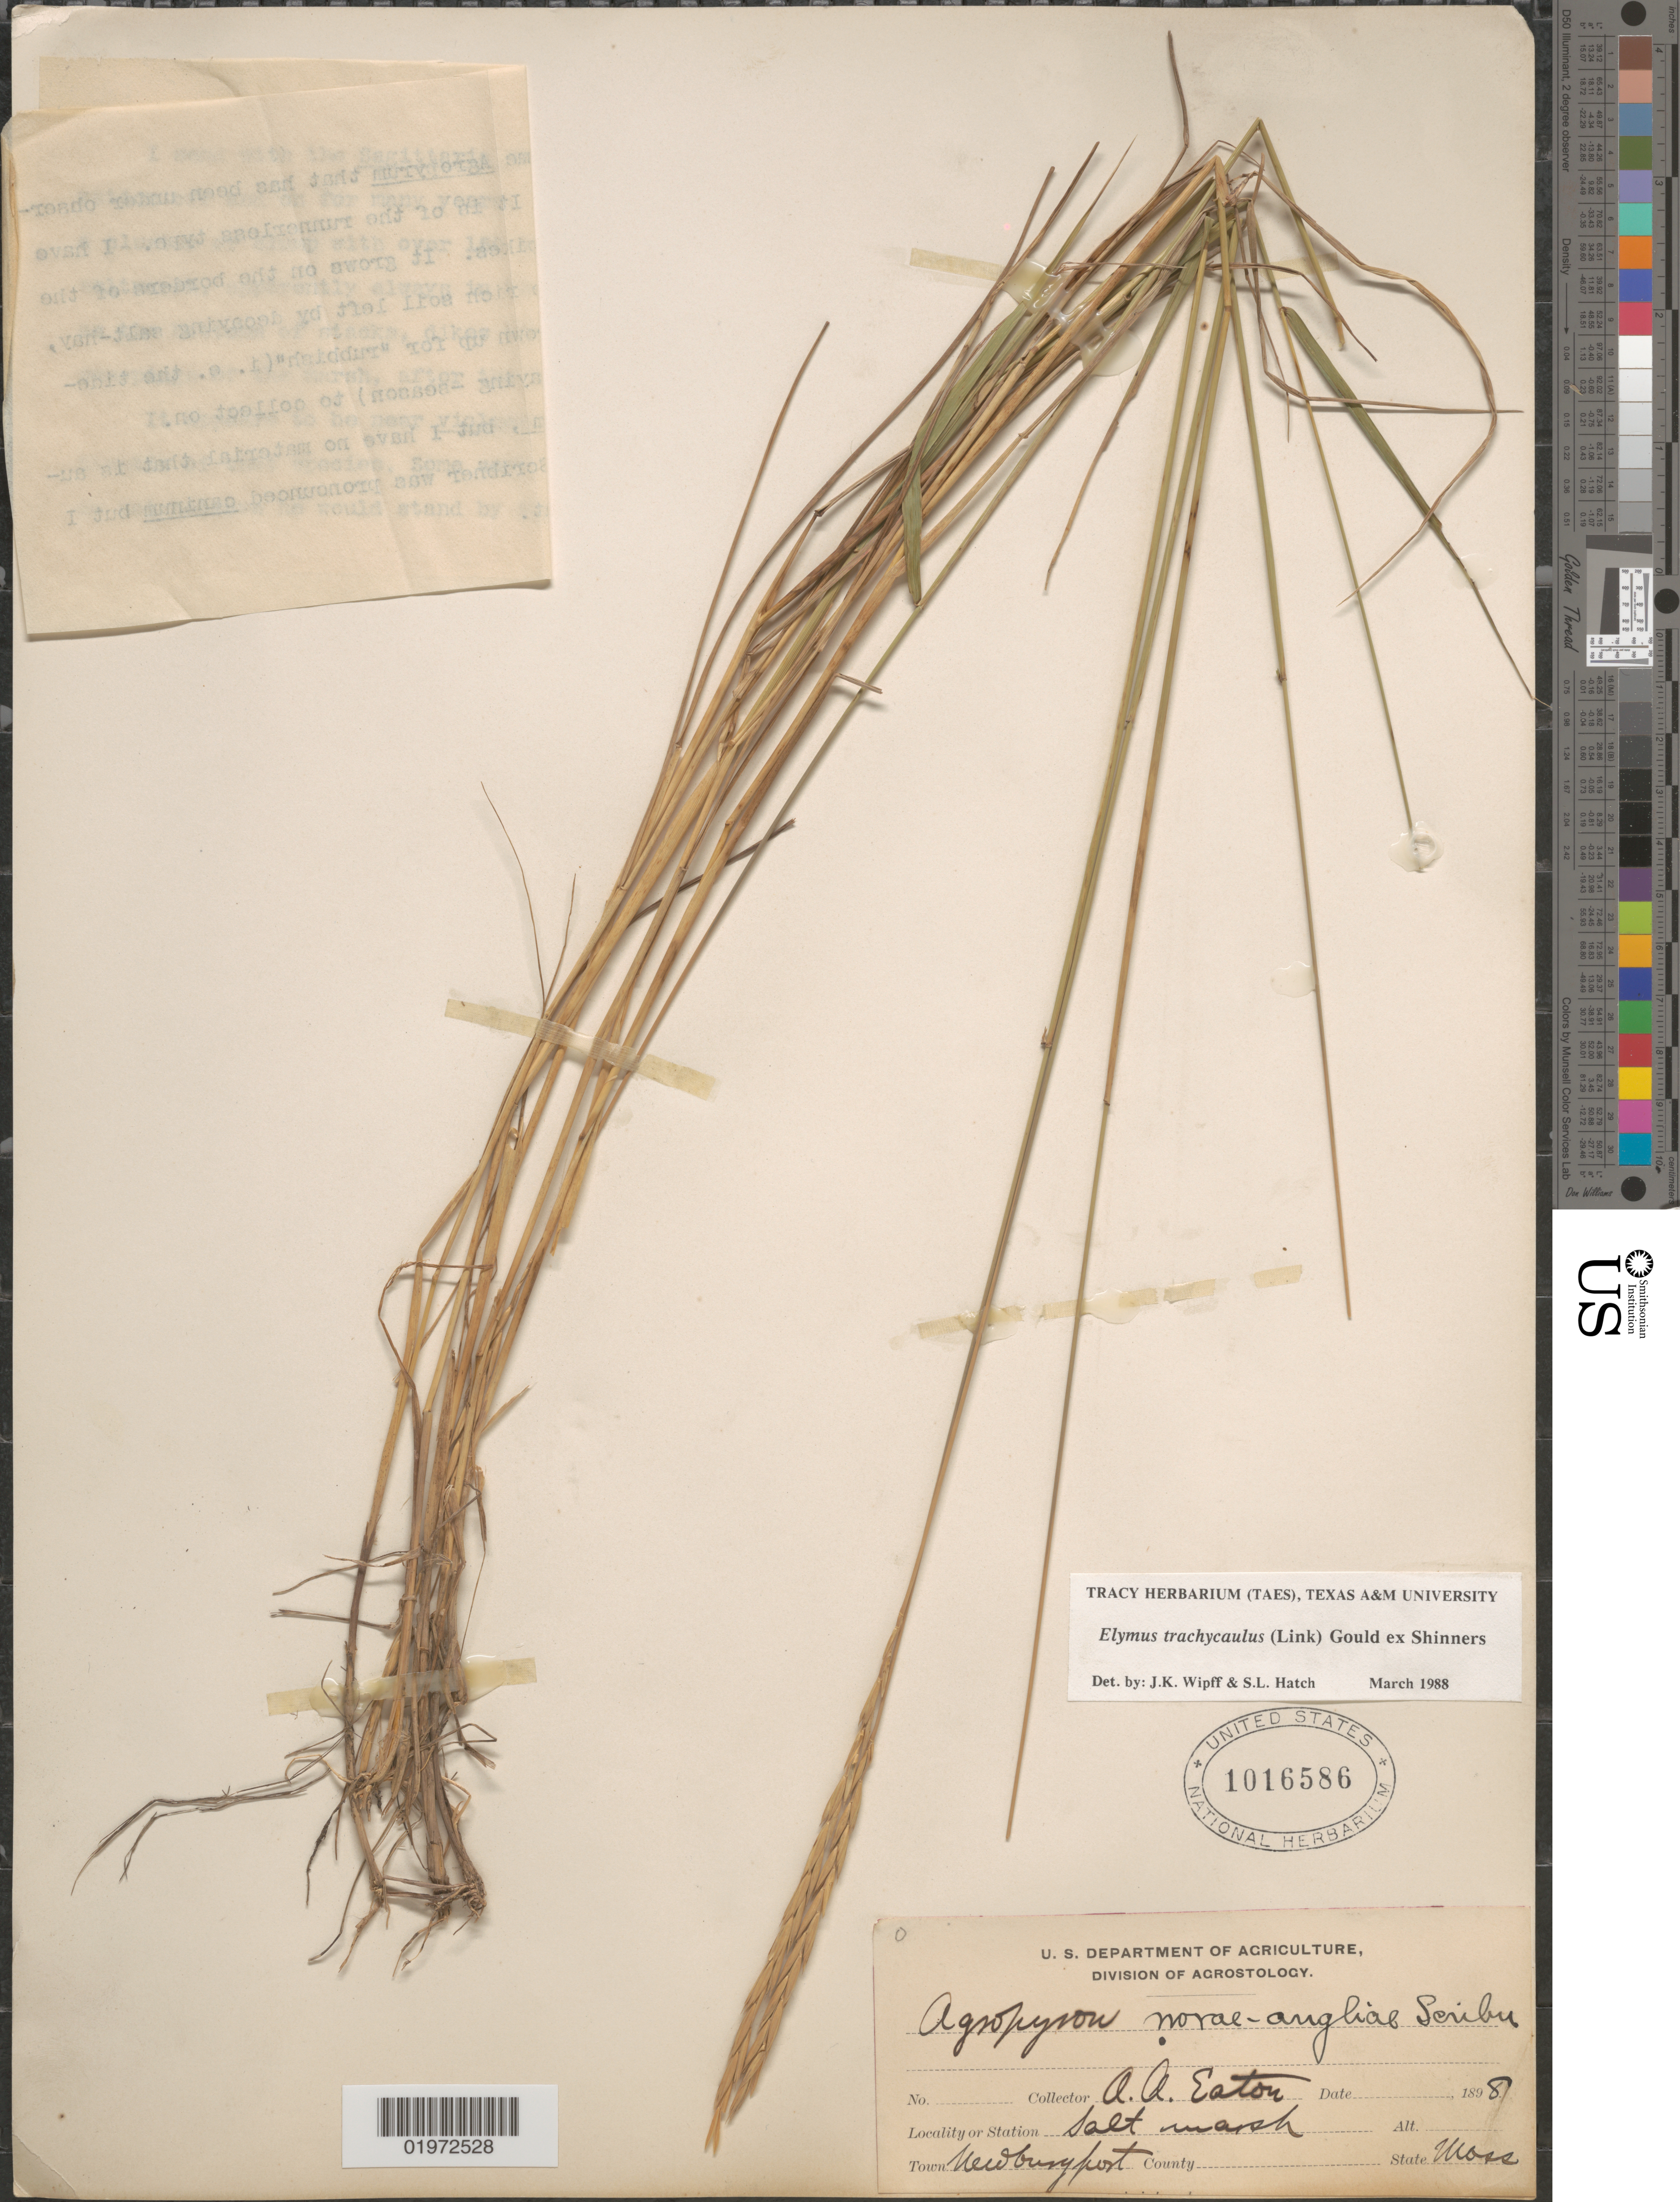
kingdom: Plantae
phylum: Tracheophyta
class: Liliopsida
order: Poales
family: Poaceae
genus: Elymus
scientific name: Elymus trachycaulus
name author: (Link) Gould ex Shinners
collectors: A. A. Eaton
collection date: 1898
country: United States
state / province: Massachusetts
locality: Salt marsh. Town Newbury port.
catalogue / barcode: US 1016586